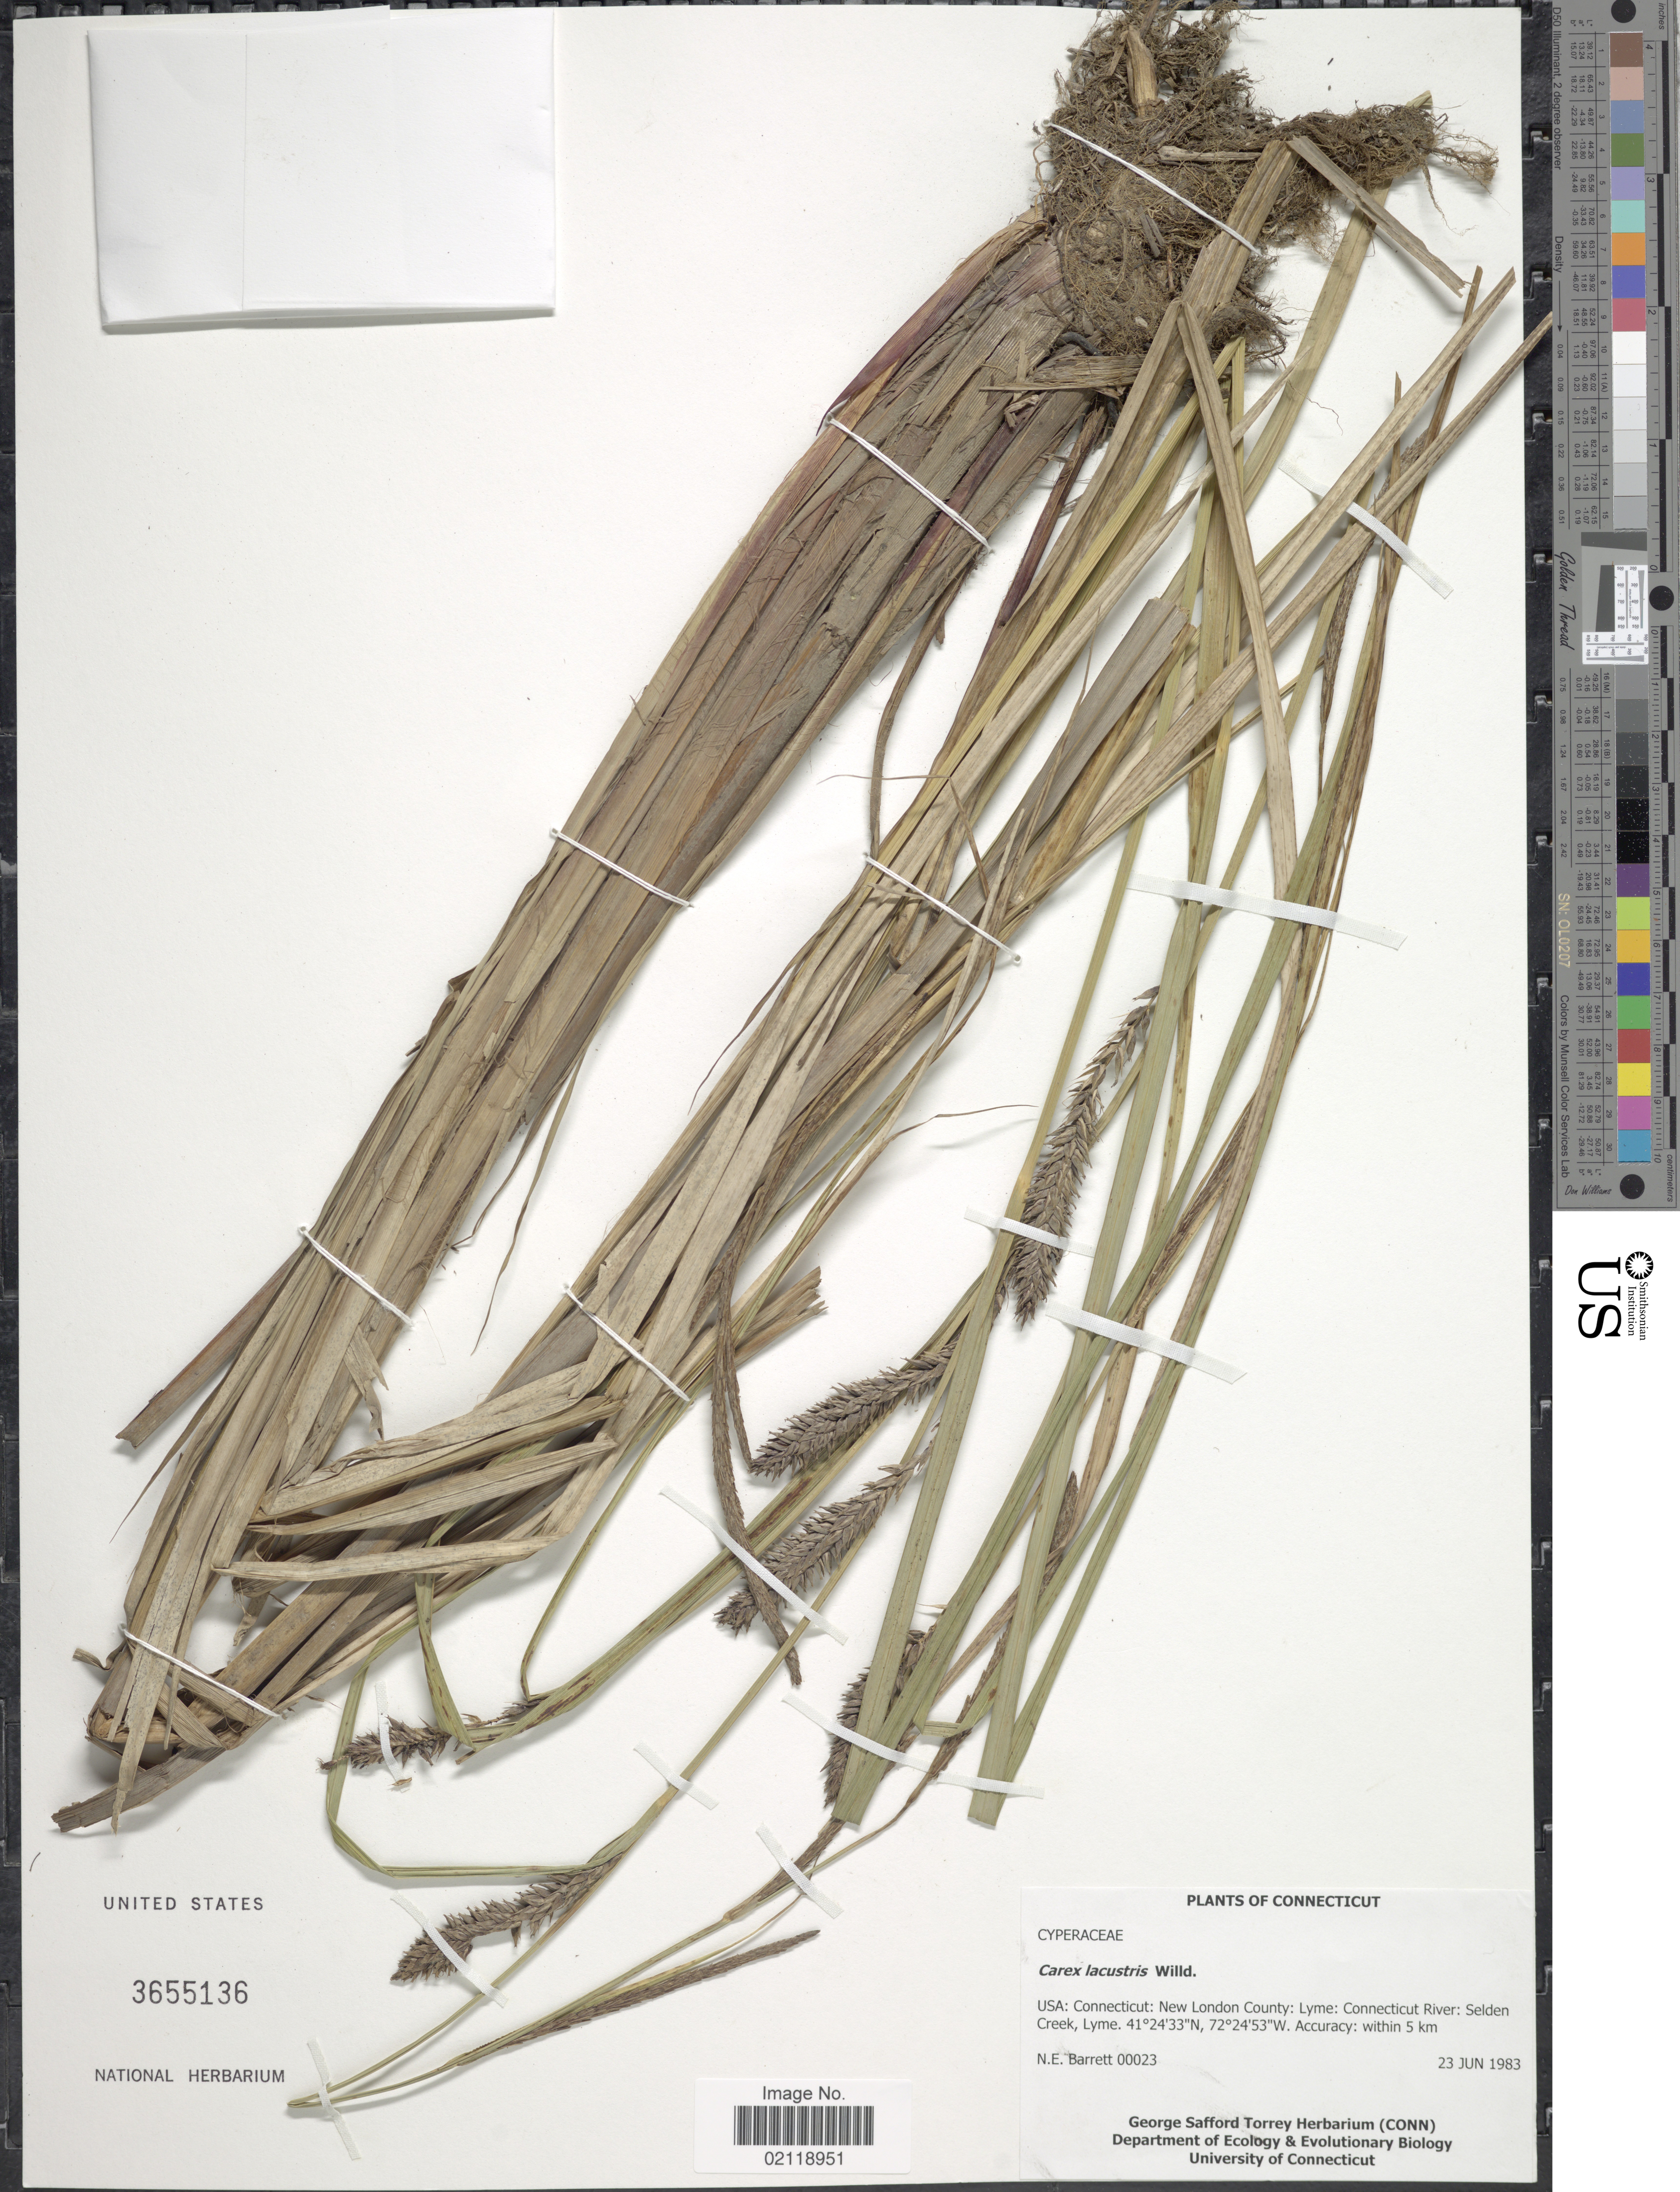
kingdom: Plantae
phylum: Tracheophyta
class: Liliopsida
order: Poales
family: Cyperaceae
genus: Carex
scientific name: Carex lacustris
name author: Willd.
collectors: N. Barrett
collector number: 00023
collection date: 1983-06-23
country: United States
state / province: Connecticut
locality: New London County: Lyme: Connecticut River: Selden Creek, Lyme.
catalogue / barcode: US 3655136